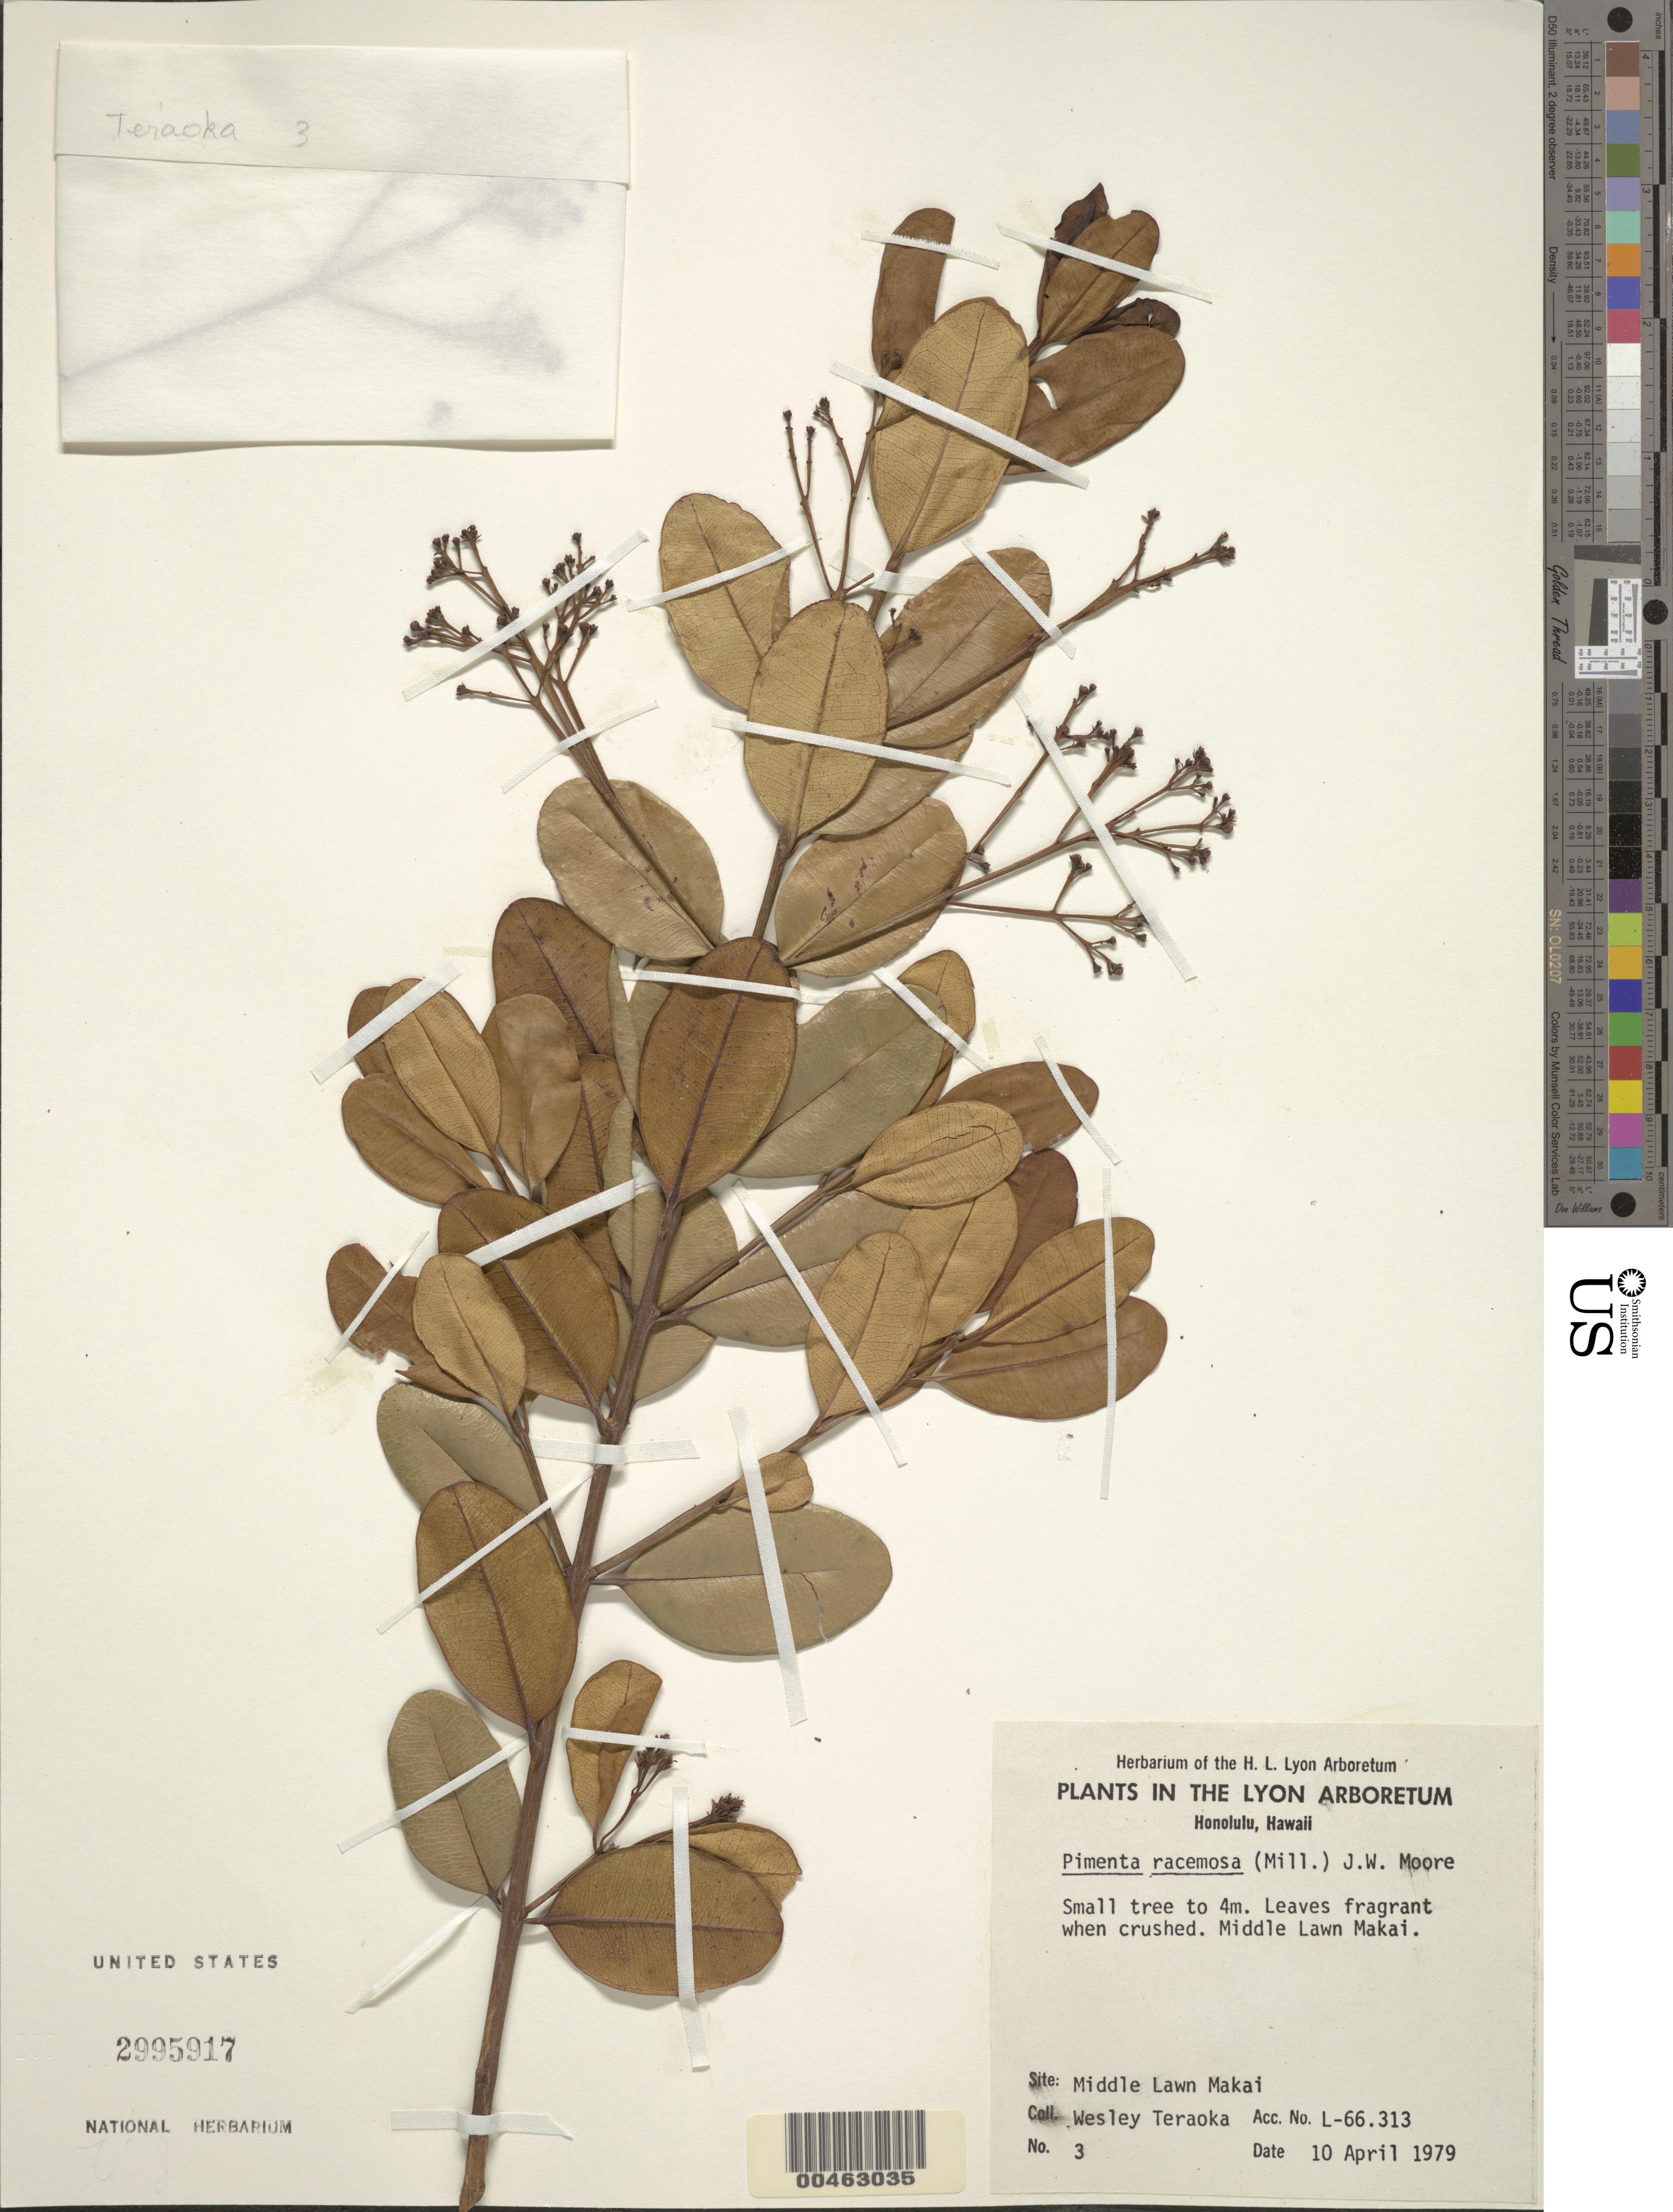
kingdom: Plantae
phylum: Tracheophyta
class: Magnoliopsida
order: Myrtales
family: Myrtaceae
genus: Pimenta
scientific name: Pimenta racemosa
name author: (Mill.) J.W. Moore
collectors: W. Teraoka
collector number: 3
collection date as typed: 10 Apr 1979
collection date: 1979-04-10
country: United States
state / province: Hawaii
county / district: Honolulu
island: Oahu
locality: Honolulu, Middle Lawn Makai, Lyon Arboretum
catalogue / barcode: US 2995917